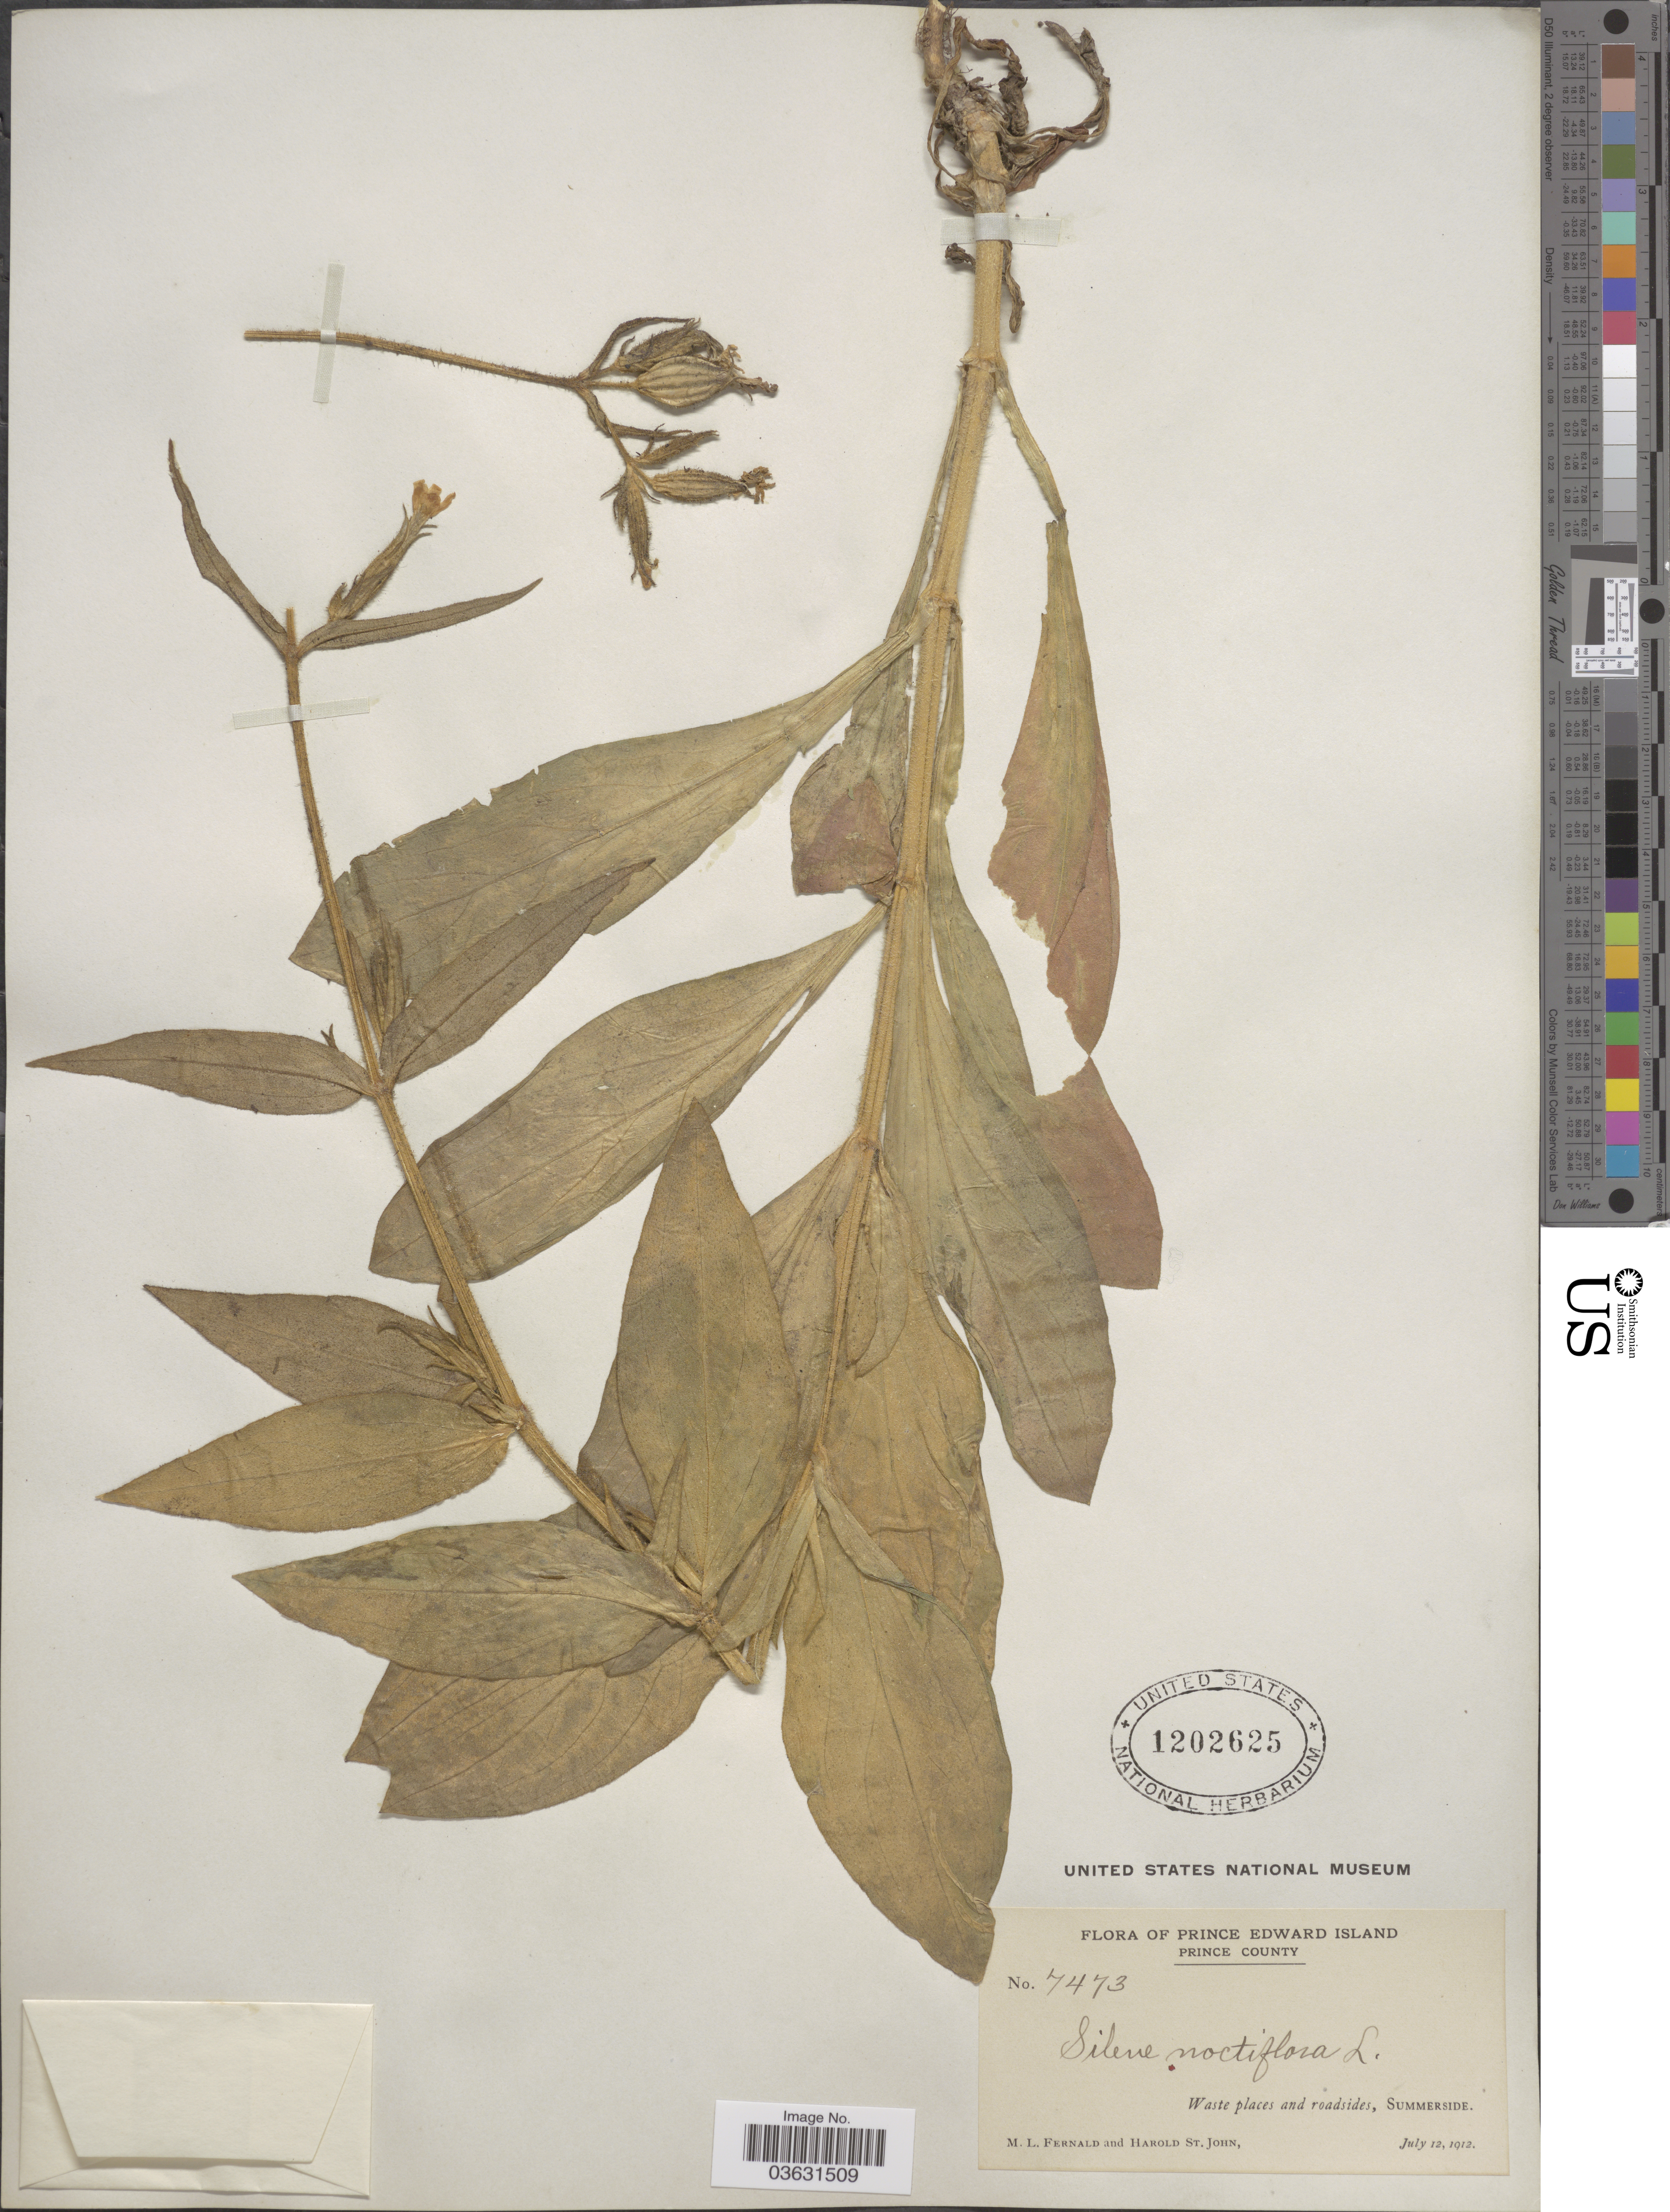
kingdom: Plantae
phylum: Tracheophyta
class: Magnoliopsida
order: Caryophyllales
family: Caryophyllaceae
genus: Silene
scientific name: Silene noctiflora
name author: L.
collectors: M. L. Fernald & H. St. John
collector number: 7473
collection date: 1912-07-12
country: Canada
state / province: Prince Edward Island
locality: Prince County. Summerside.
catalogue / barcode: US 1202625